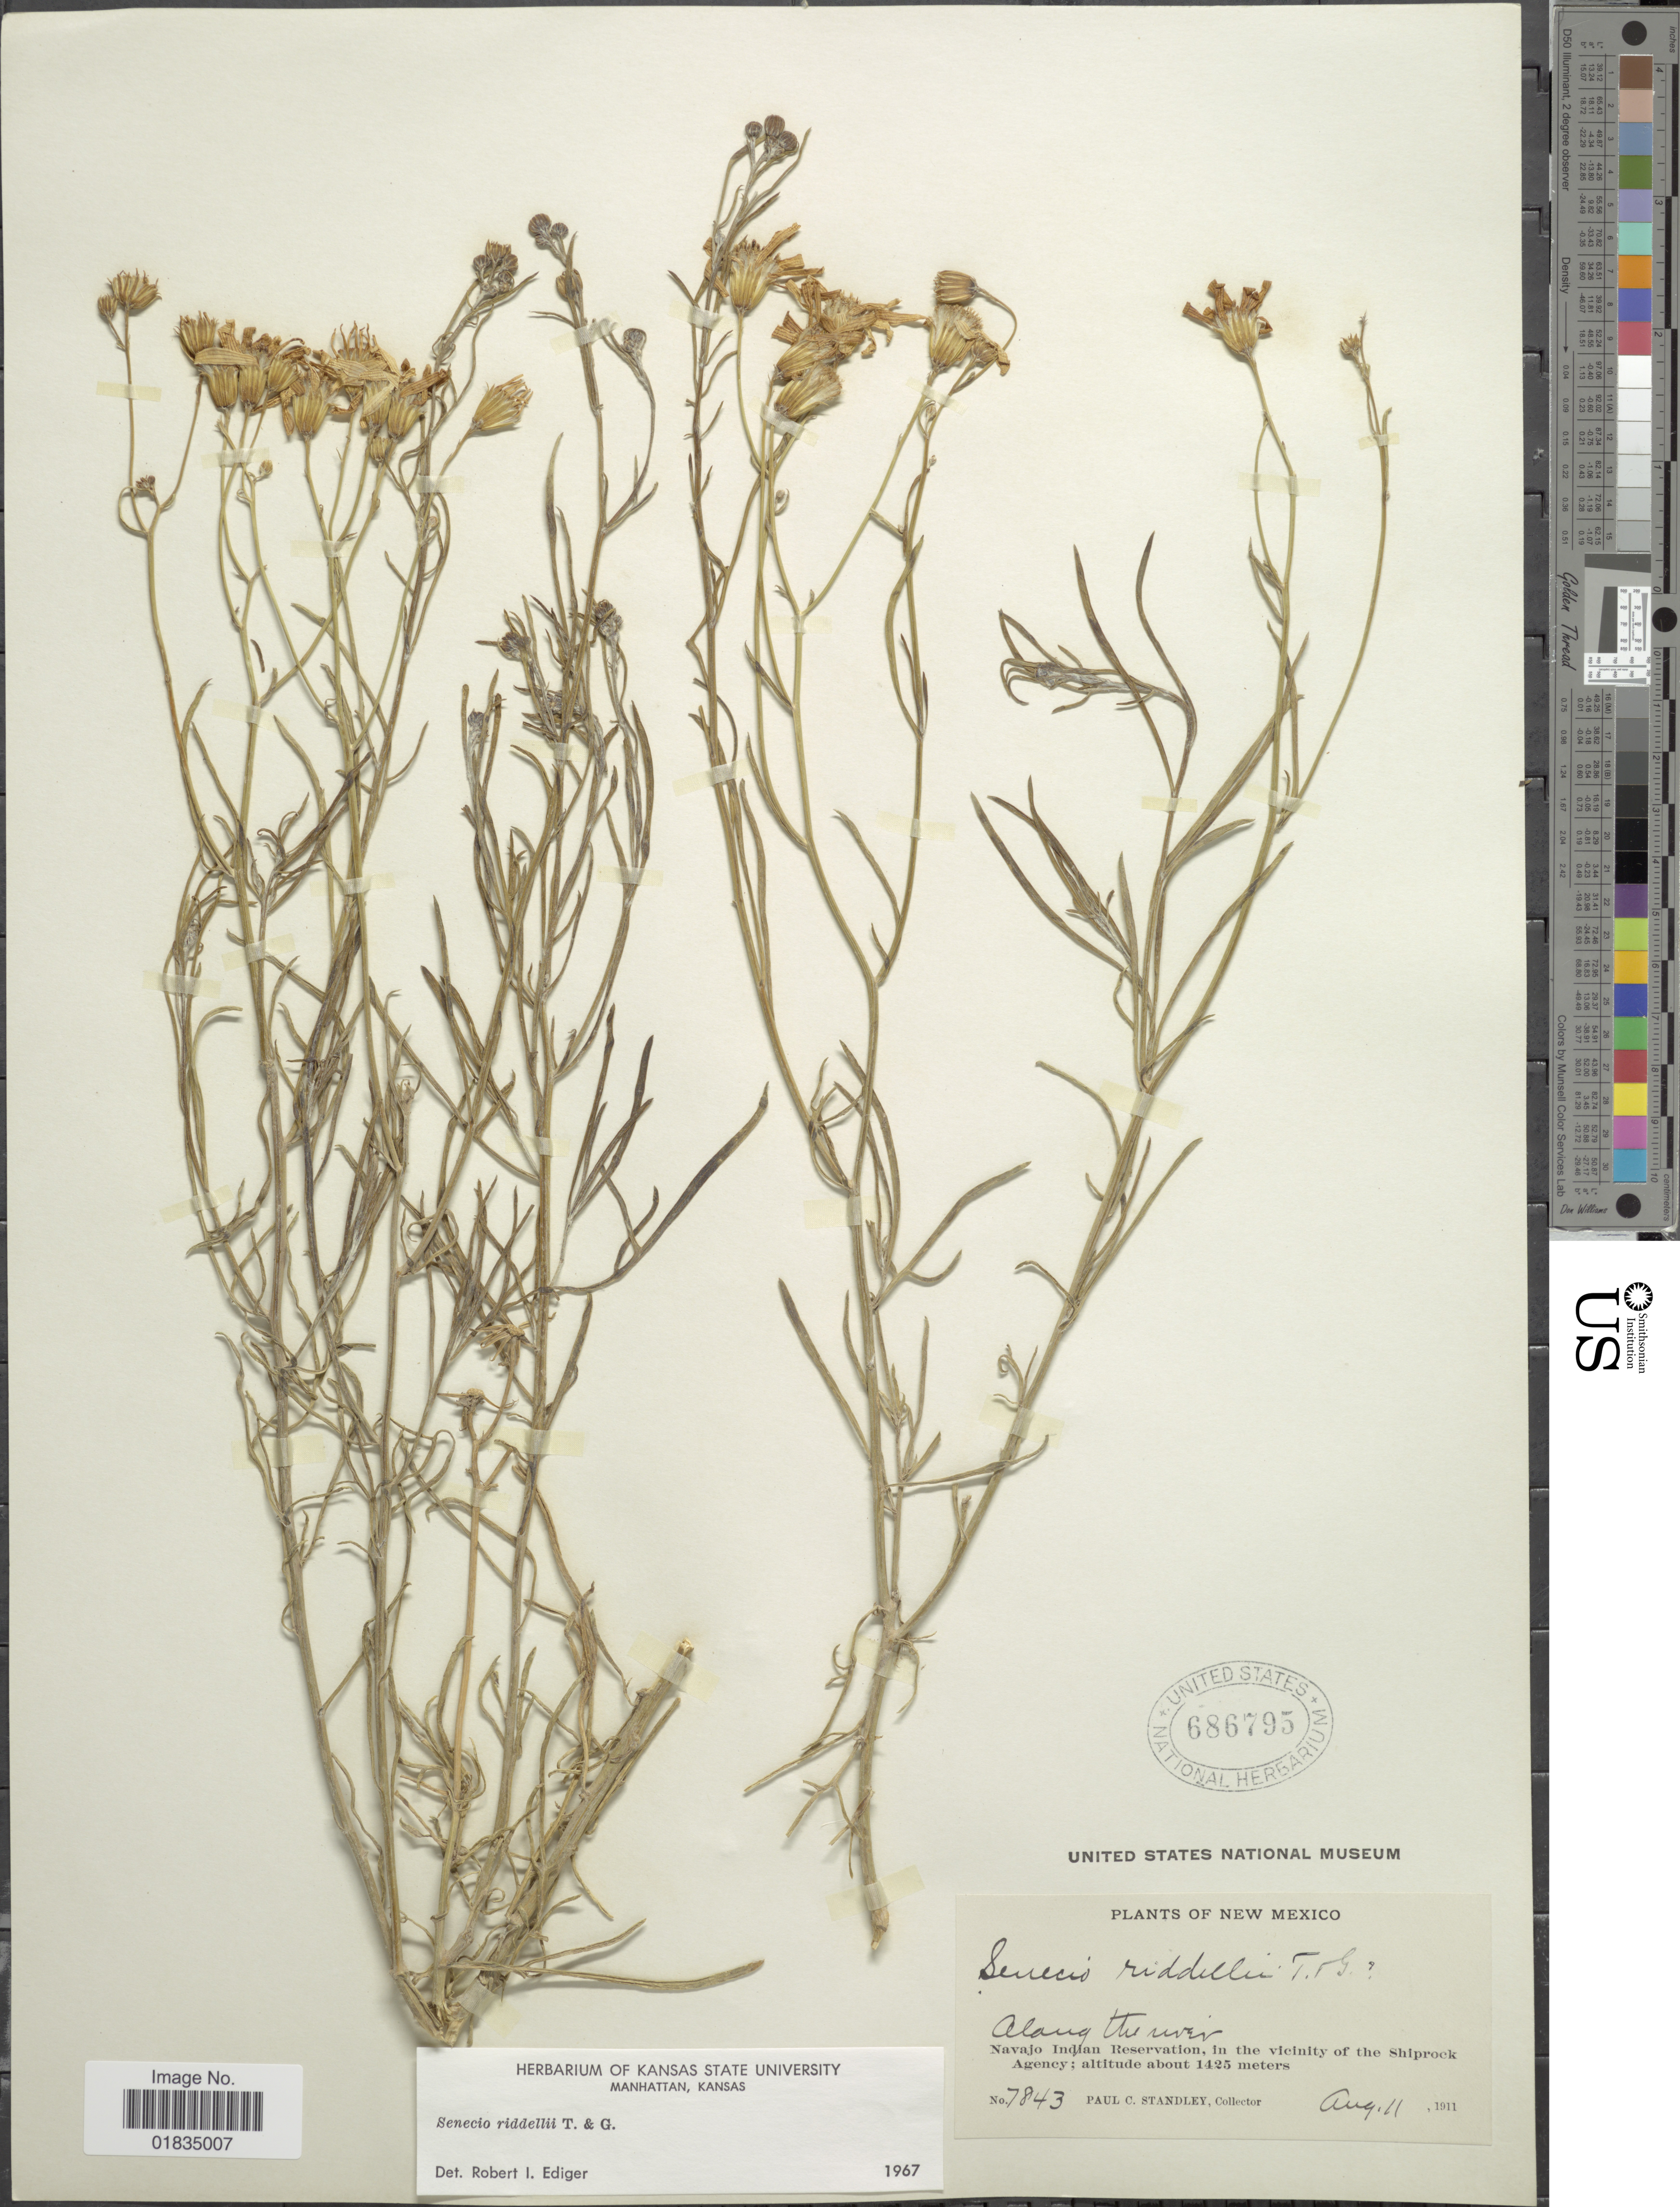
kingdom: Plantae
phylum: Tracheophyta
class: Magnoliopsida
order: Asterales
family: Asteraceae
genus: Senecio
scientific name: Senecio riddellii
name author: Torr. & A. Gray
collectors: P. C. Standley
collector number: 7843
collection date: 1911-08-11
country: United States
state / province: New Mexico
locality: Along the river, Navajo Indian Reservation, in the vicinity of the Shiprock Agency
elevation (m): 1425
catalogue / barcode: US 686795